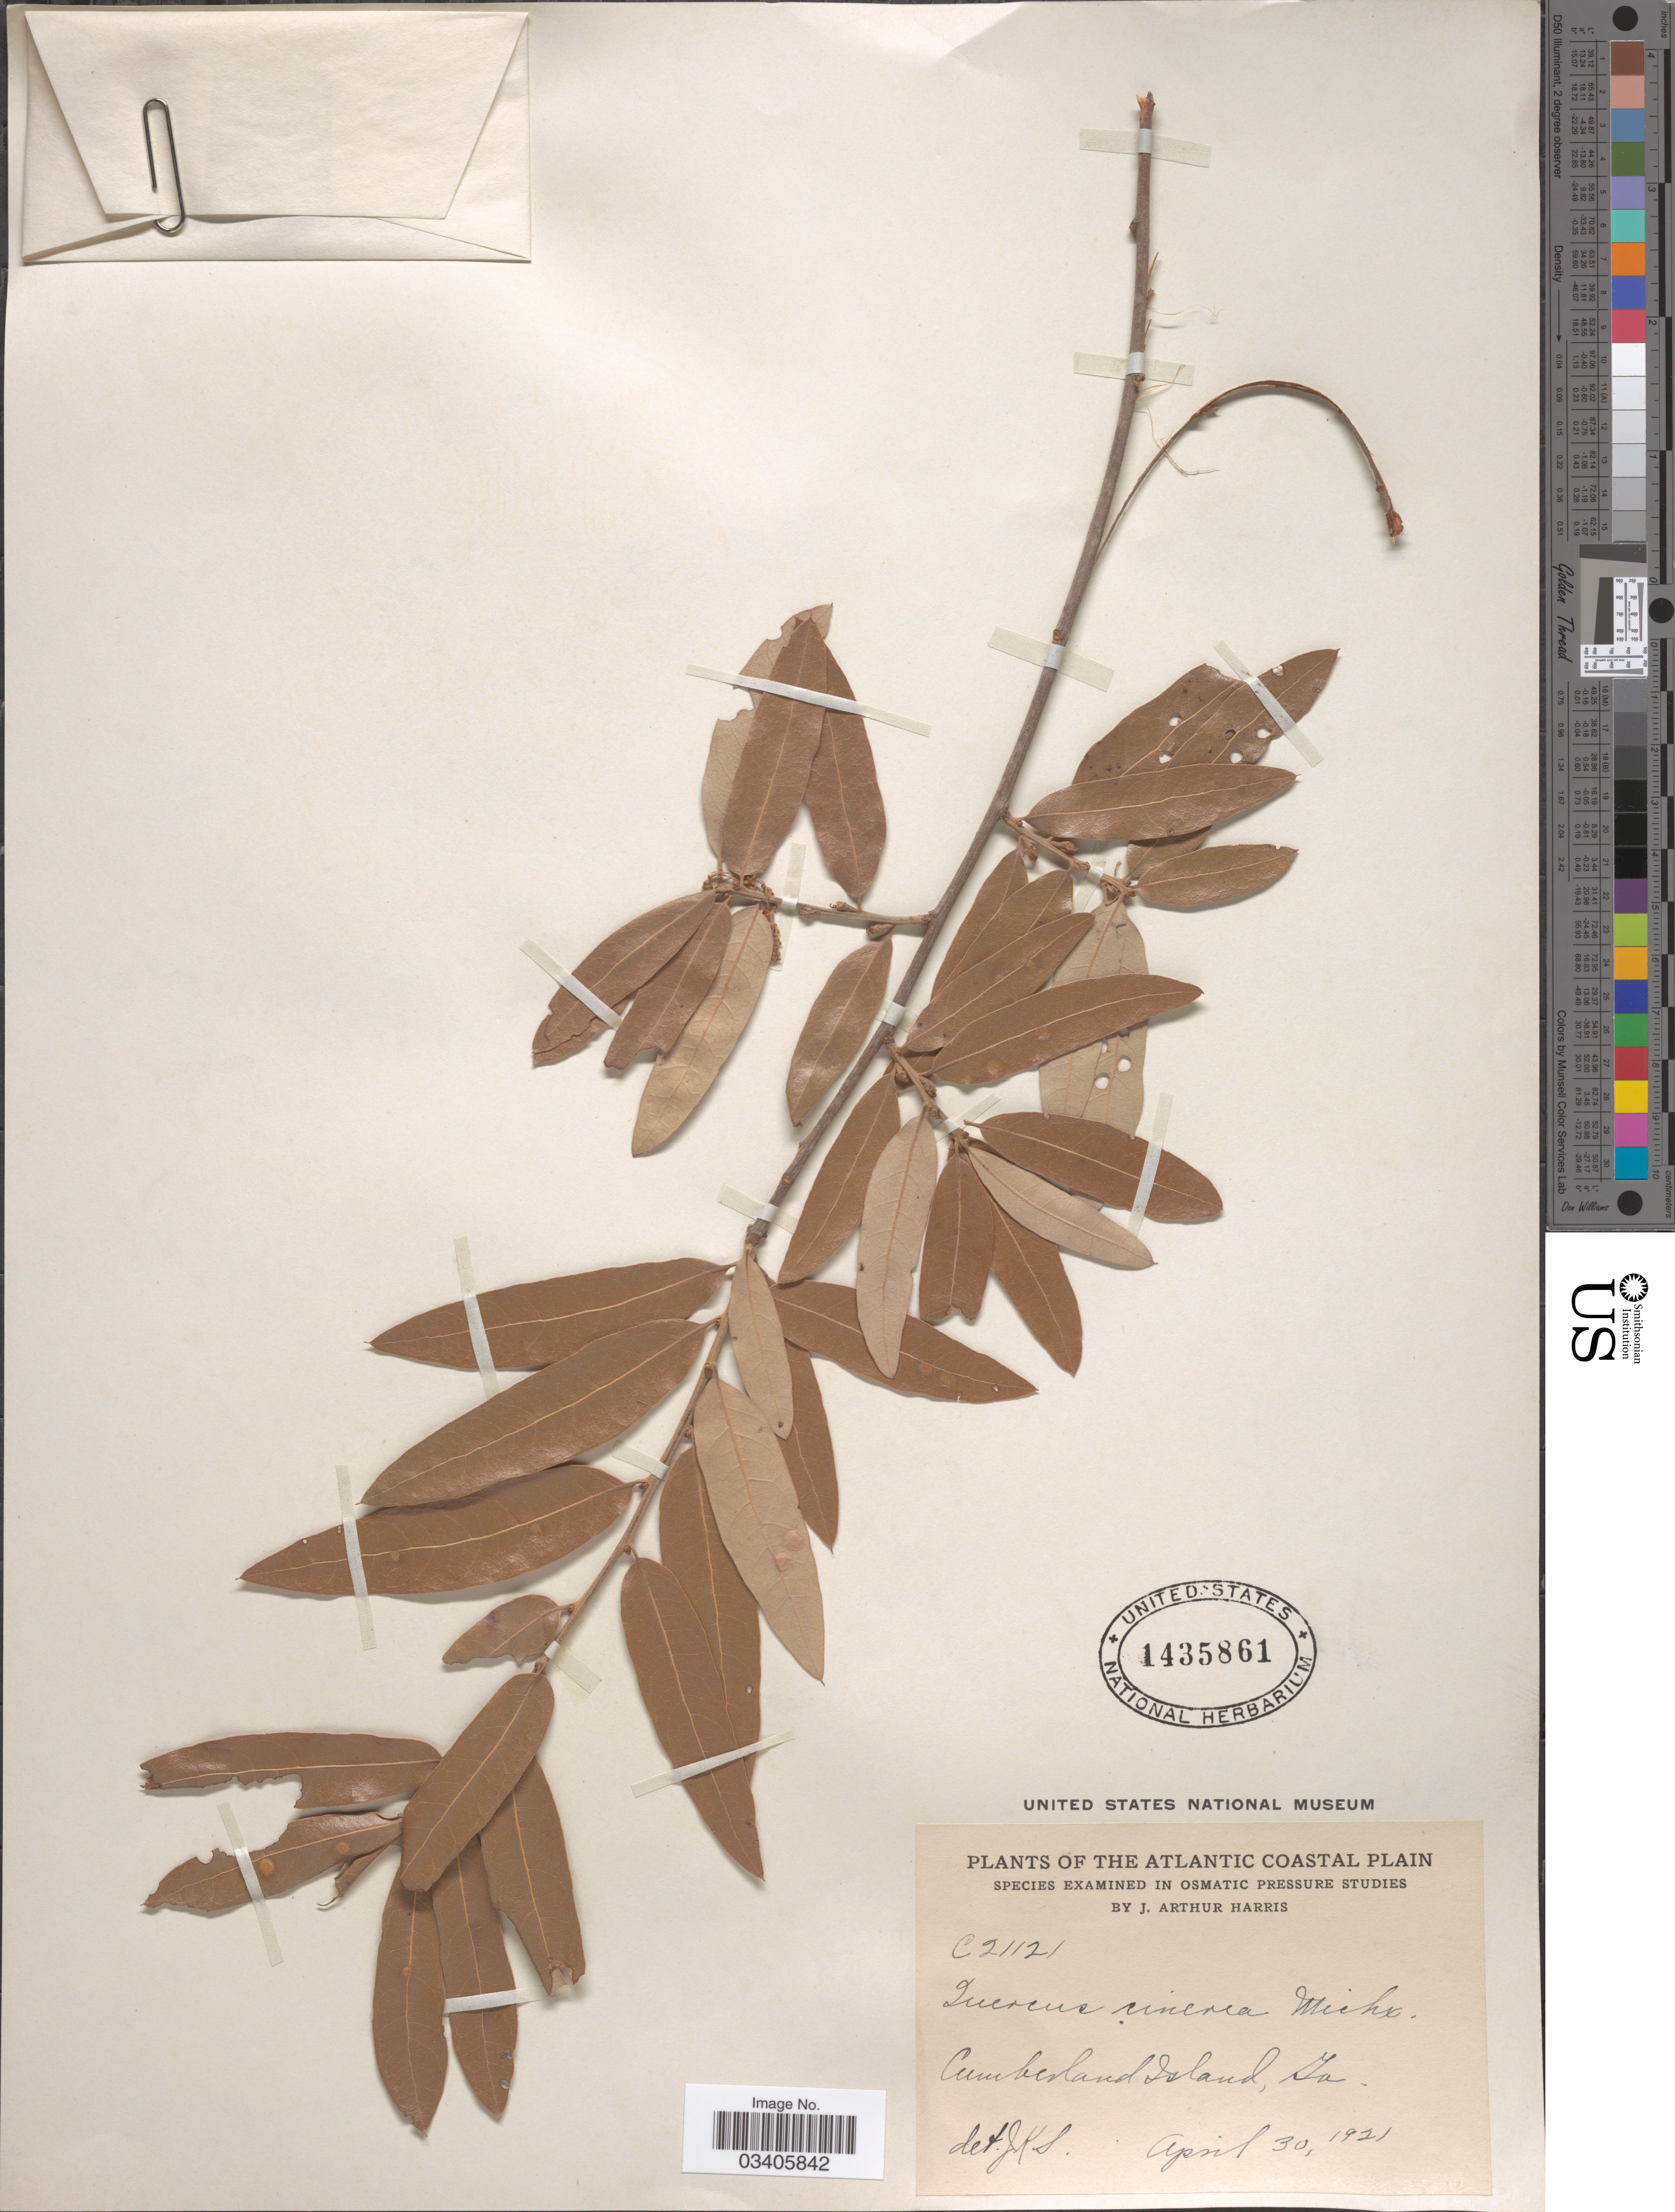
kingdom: Plantae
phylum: Tracheophyta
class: Magnoliopsida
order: Fagales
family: Fagaceae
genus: Quercus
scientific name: Quercus incana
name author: W. Bartram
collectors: J. A. Harris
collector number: C21121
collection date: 1921-04-30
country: United States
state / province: Georgia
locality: The Atlantic Coastal Plain. Cumberland Island.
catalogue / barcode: US 1435861